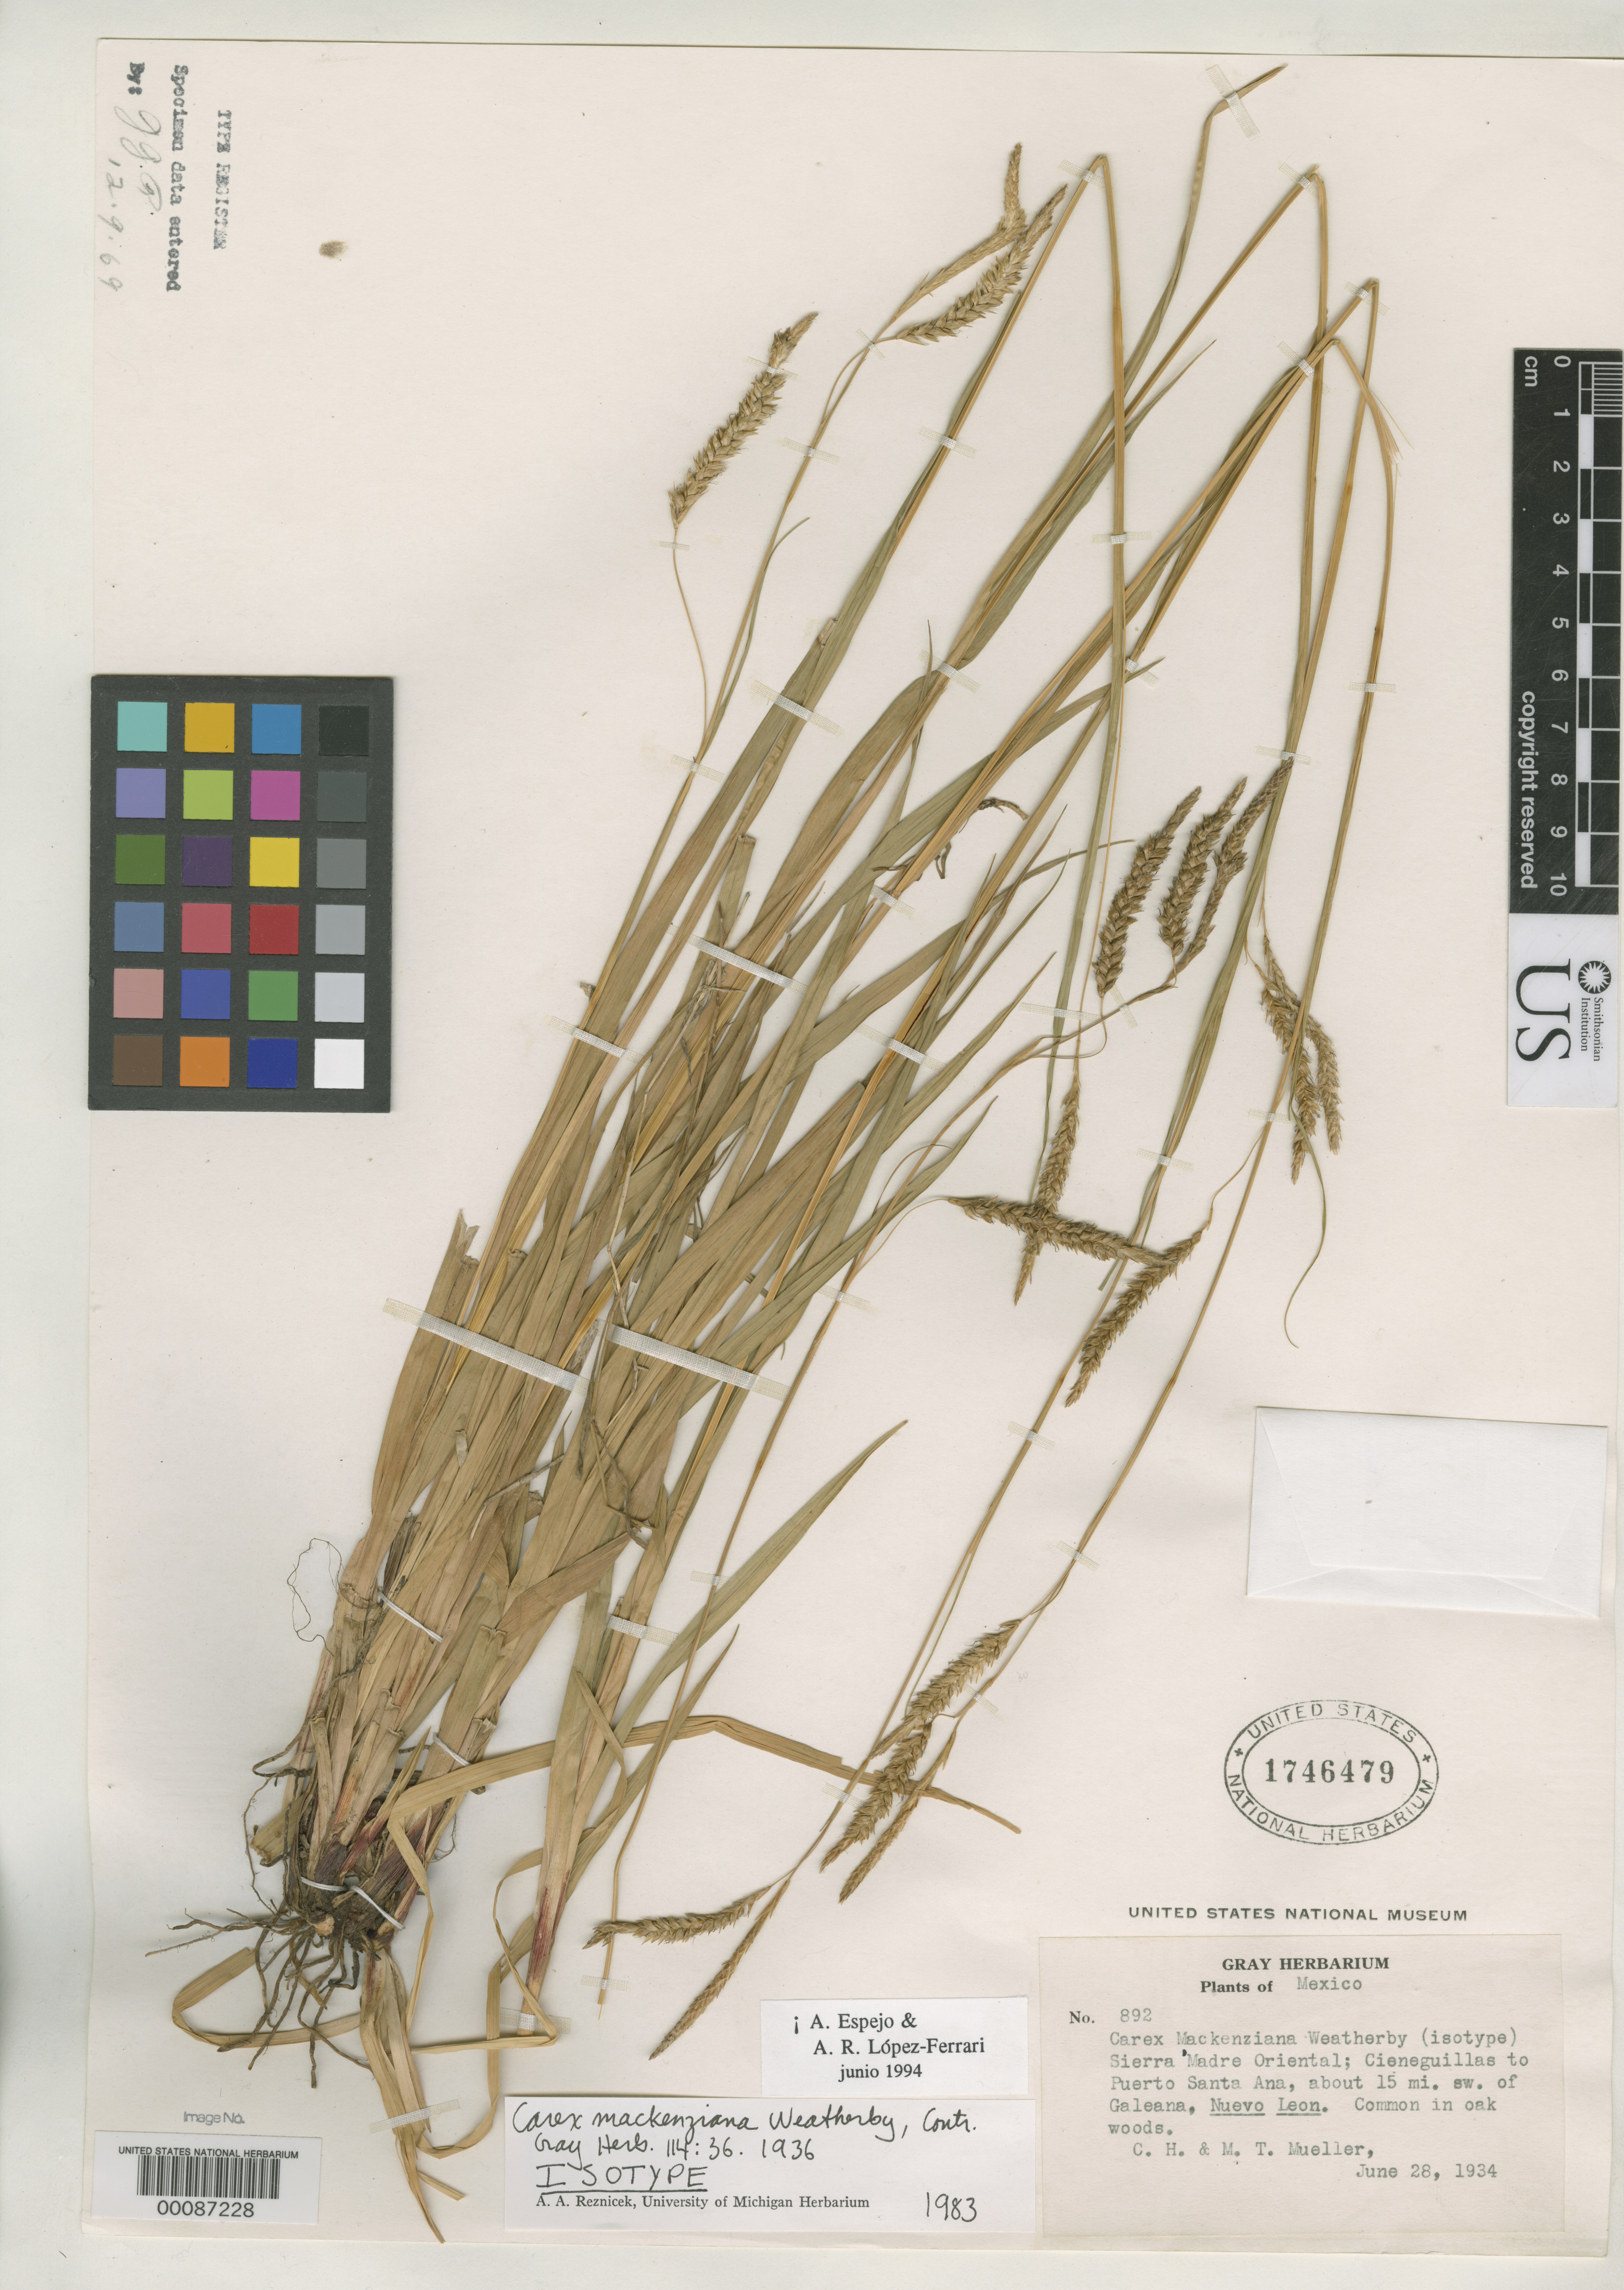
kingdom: Plantae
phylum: Tracheophyta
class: Liliopsida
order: Poales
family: Cyperaceae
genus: Carex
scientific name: Carex mackenziana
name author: Weath.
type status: Isotype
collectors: C. H. Mueller & M. Mueller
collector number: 892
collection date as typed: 28 Jun 1934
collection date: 1934-06-28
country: Mexico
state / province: Nuevo León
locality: Sierra Madre Oriental, cieneguillas to Puerto Santa Ana, ca. 15 mi SW of Galeana.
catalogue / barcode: US 1746479